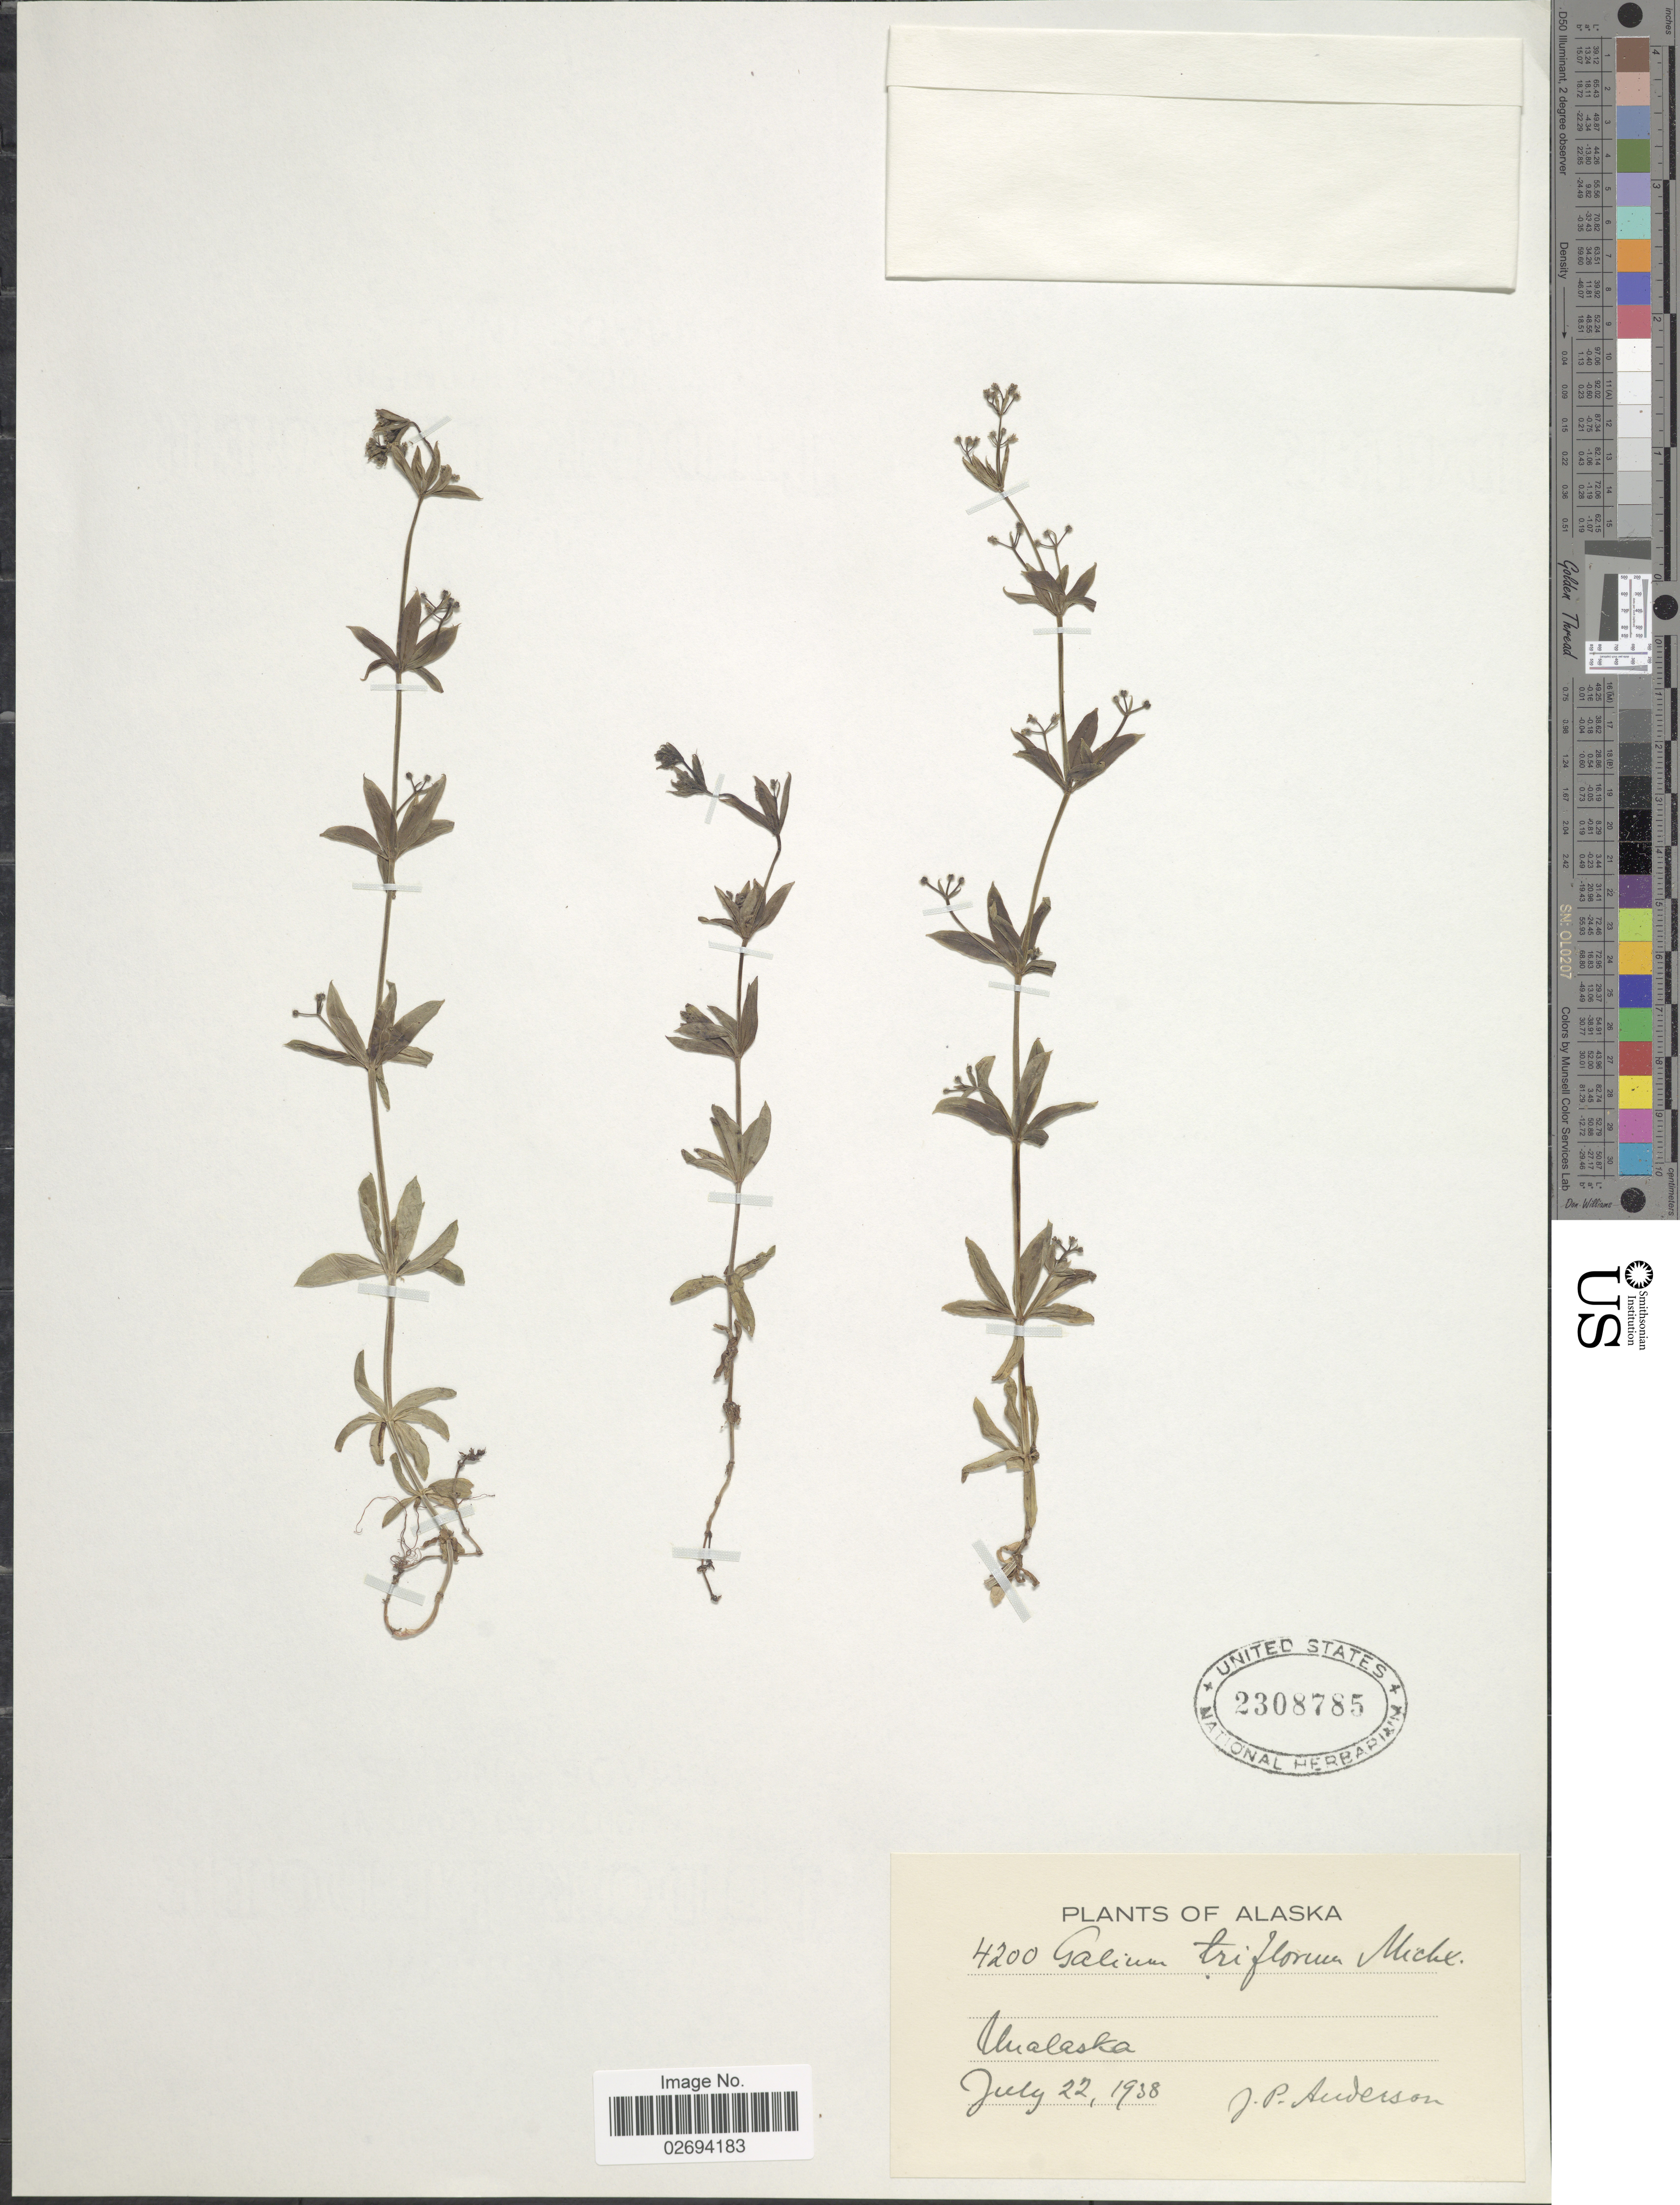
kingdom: Plantae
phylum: Tracheophyta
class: Magnoliopsida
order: Gentianales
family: Rubiaceae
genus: Galium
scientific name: Galium triflorum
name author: Michx.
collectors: J. P. Anderson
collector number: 4200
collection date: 1938-07-22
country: United States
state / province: Alaska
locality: Unalaska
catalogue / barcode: US 2308785